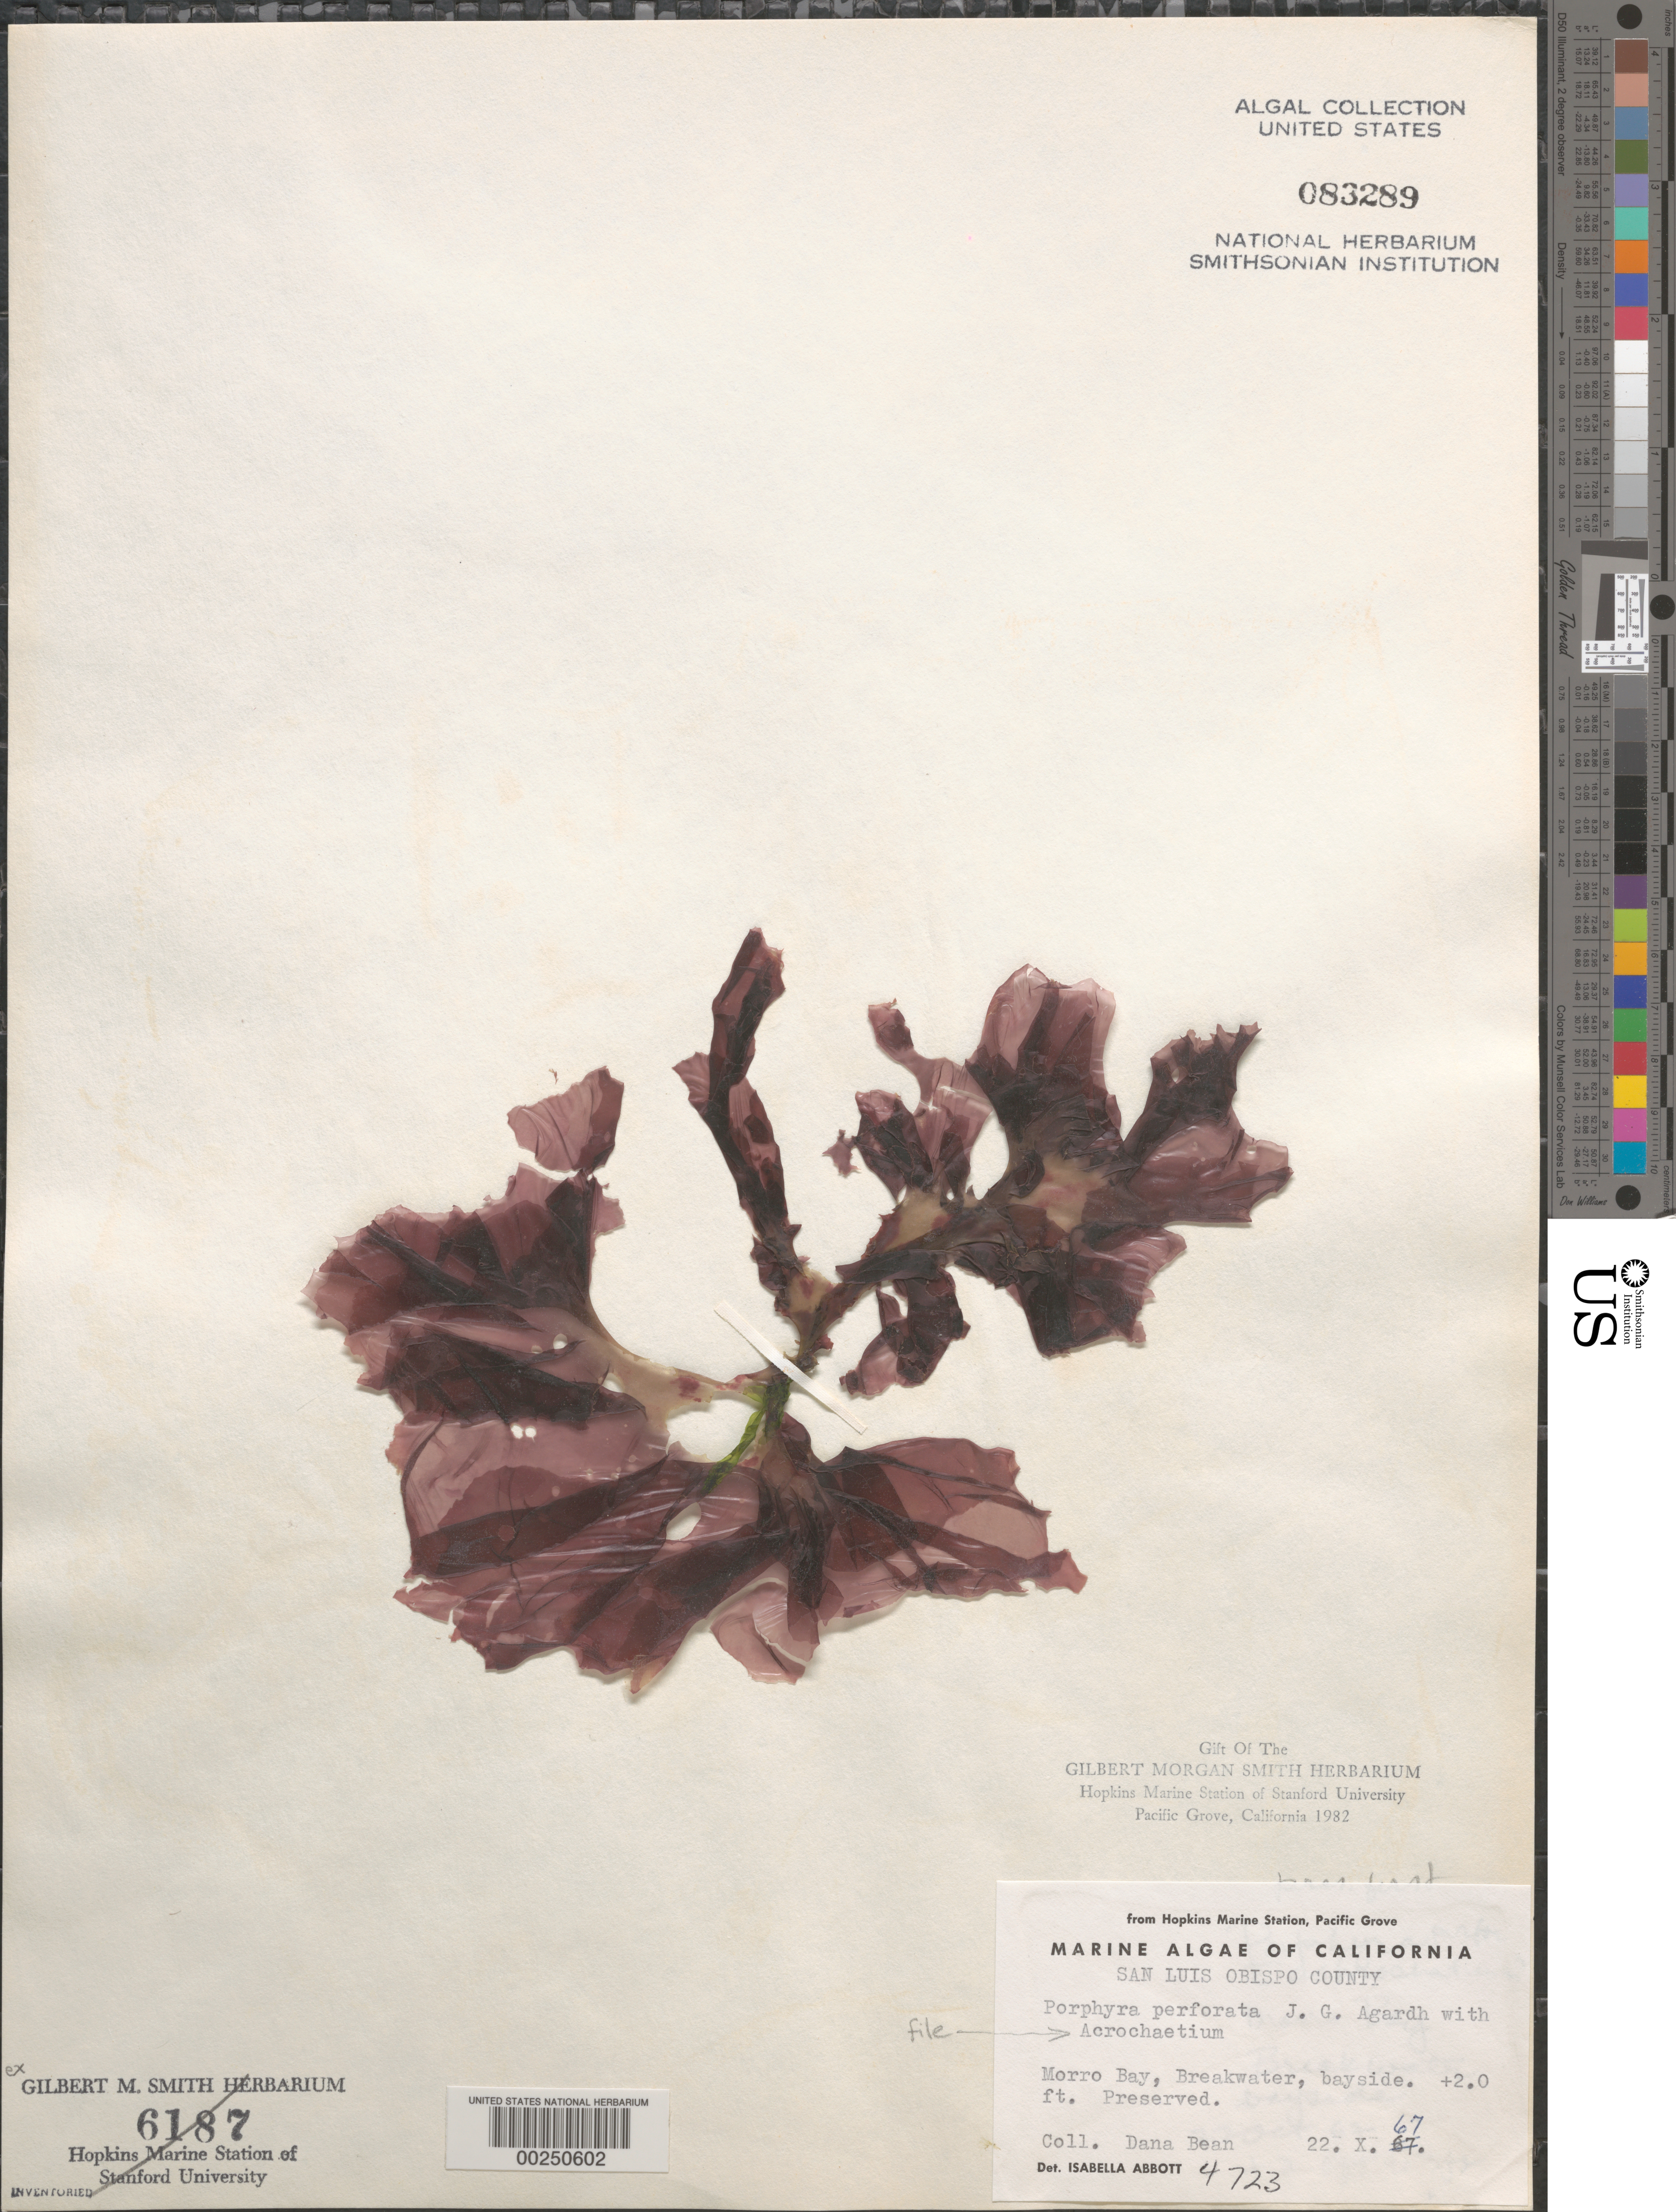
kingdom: Plantae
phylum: Rhodophyta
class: Florideophyceae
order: Acrochaetiales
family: Acrochaetiaceae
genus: Acrochaetium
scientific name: Acrochaetium sp.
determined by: Abbott, Isabella A.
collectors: D. Bean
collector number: IAA 4723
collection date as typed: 22 Oct 1967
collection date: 1967-10-22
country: United States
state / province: California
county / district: San Luis Obispo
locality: Morro Bay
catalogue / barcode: US 83289